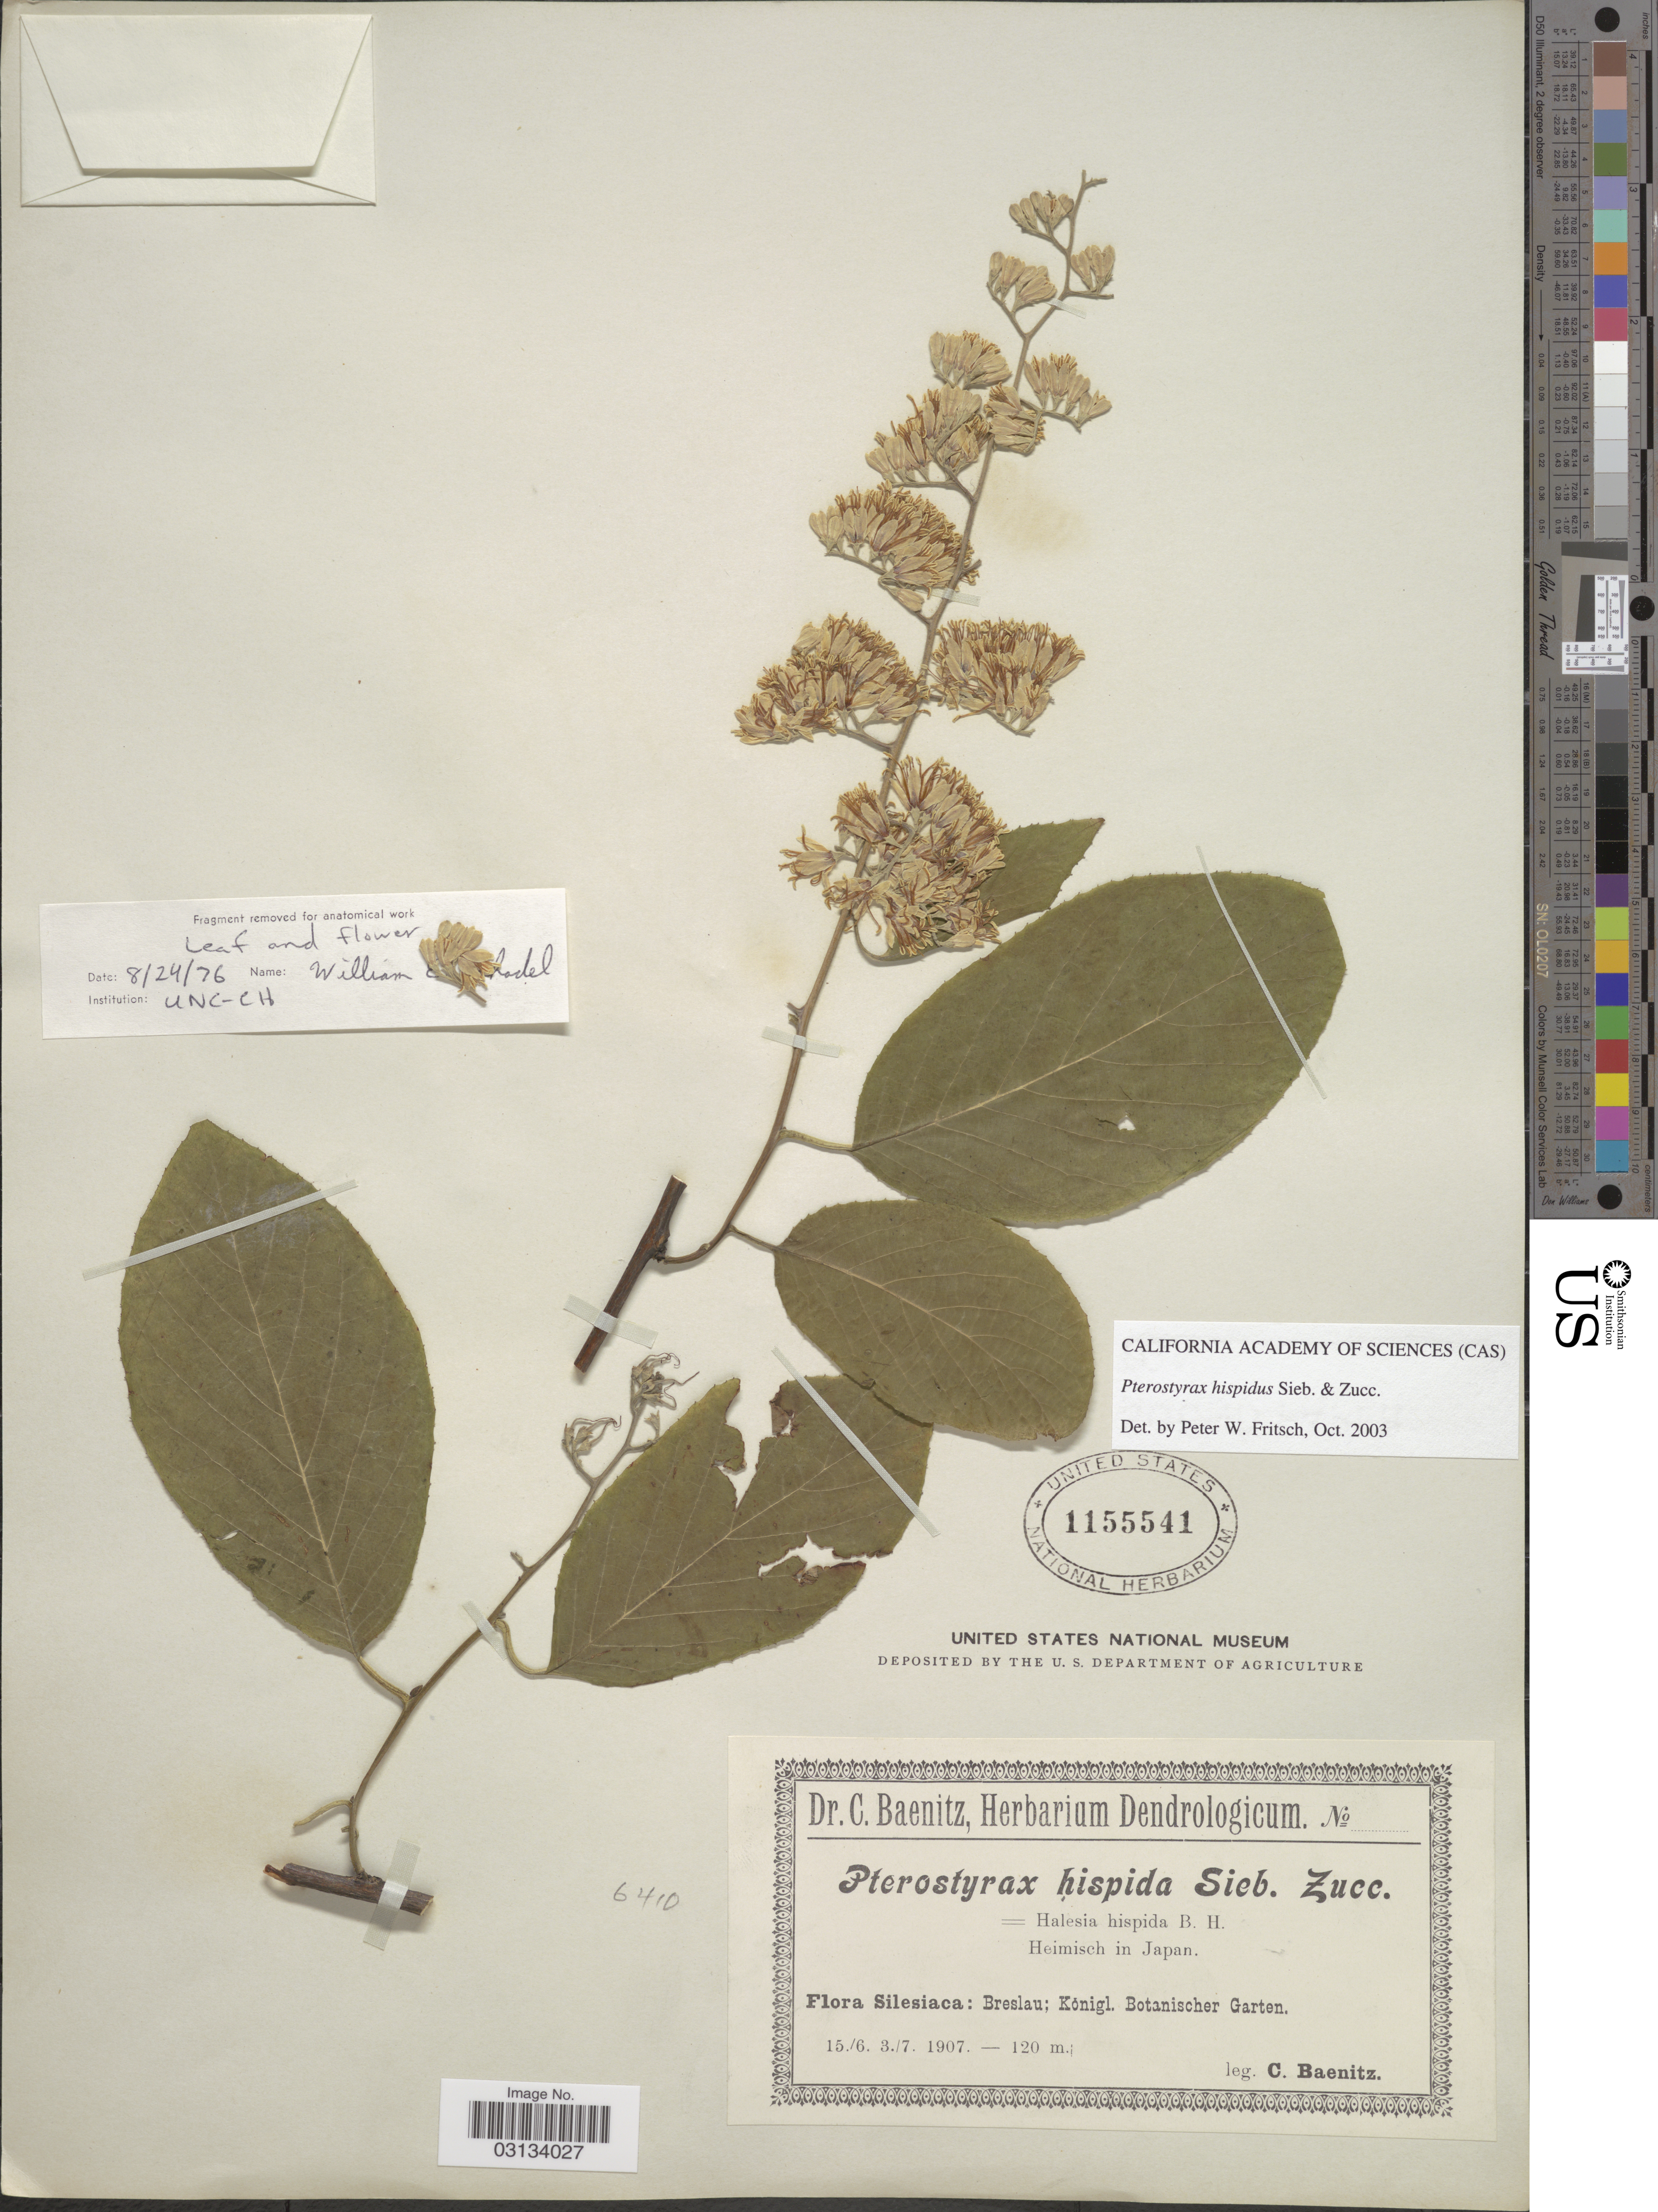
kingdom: Plantae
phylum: Tracheophyta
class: Magnoliopsida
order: Ericales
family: Styracaceae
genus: Pterostyrax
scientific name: Pterostyrax hispidus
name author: Siebold & Zucc.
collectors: C. G. Baenitz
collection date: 1907-06-15/1907-07-03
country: Poland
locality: Silesiaca: Breslau; Kōnigl. Botanischer Garten.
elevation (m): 120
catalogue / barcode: US 1155541